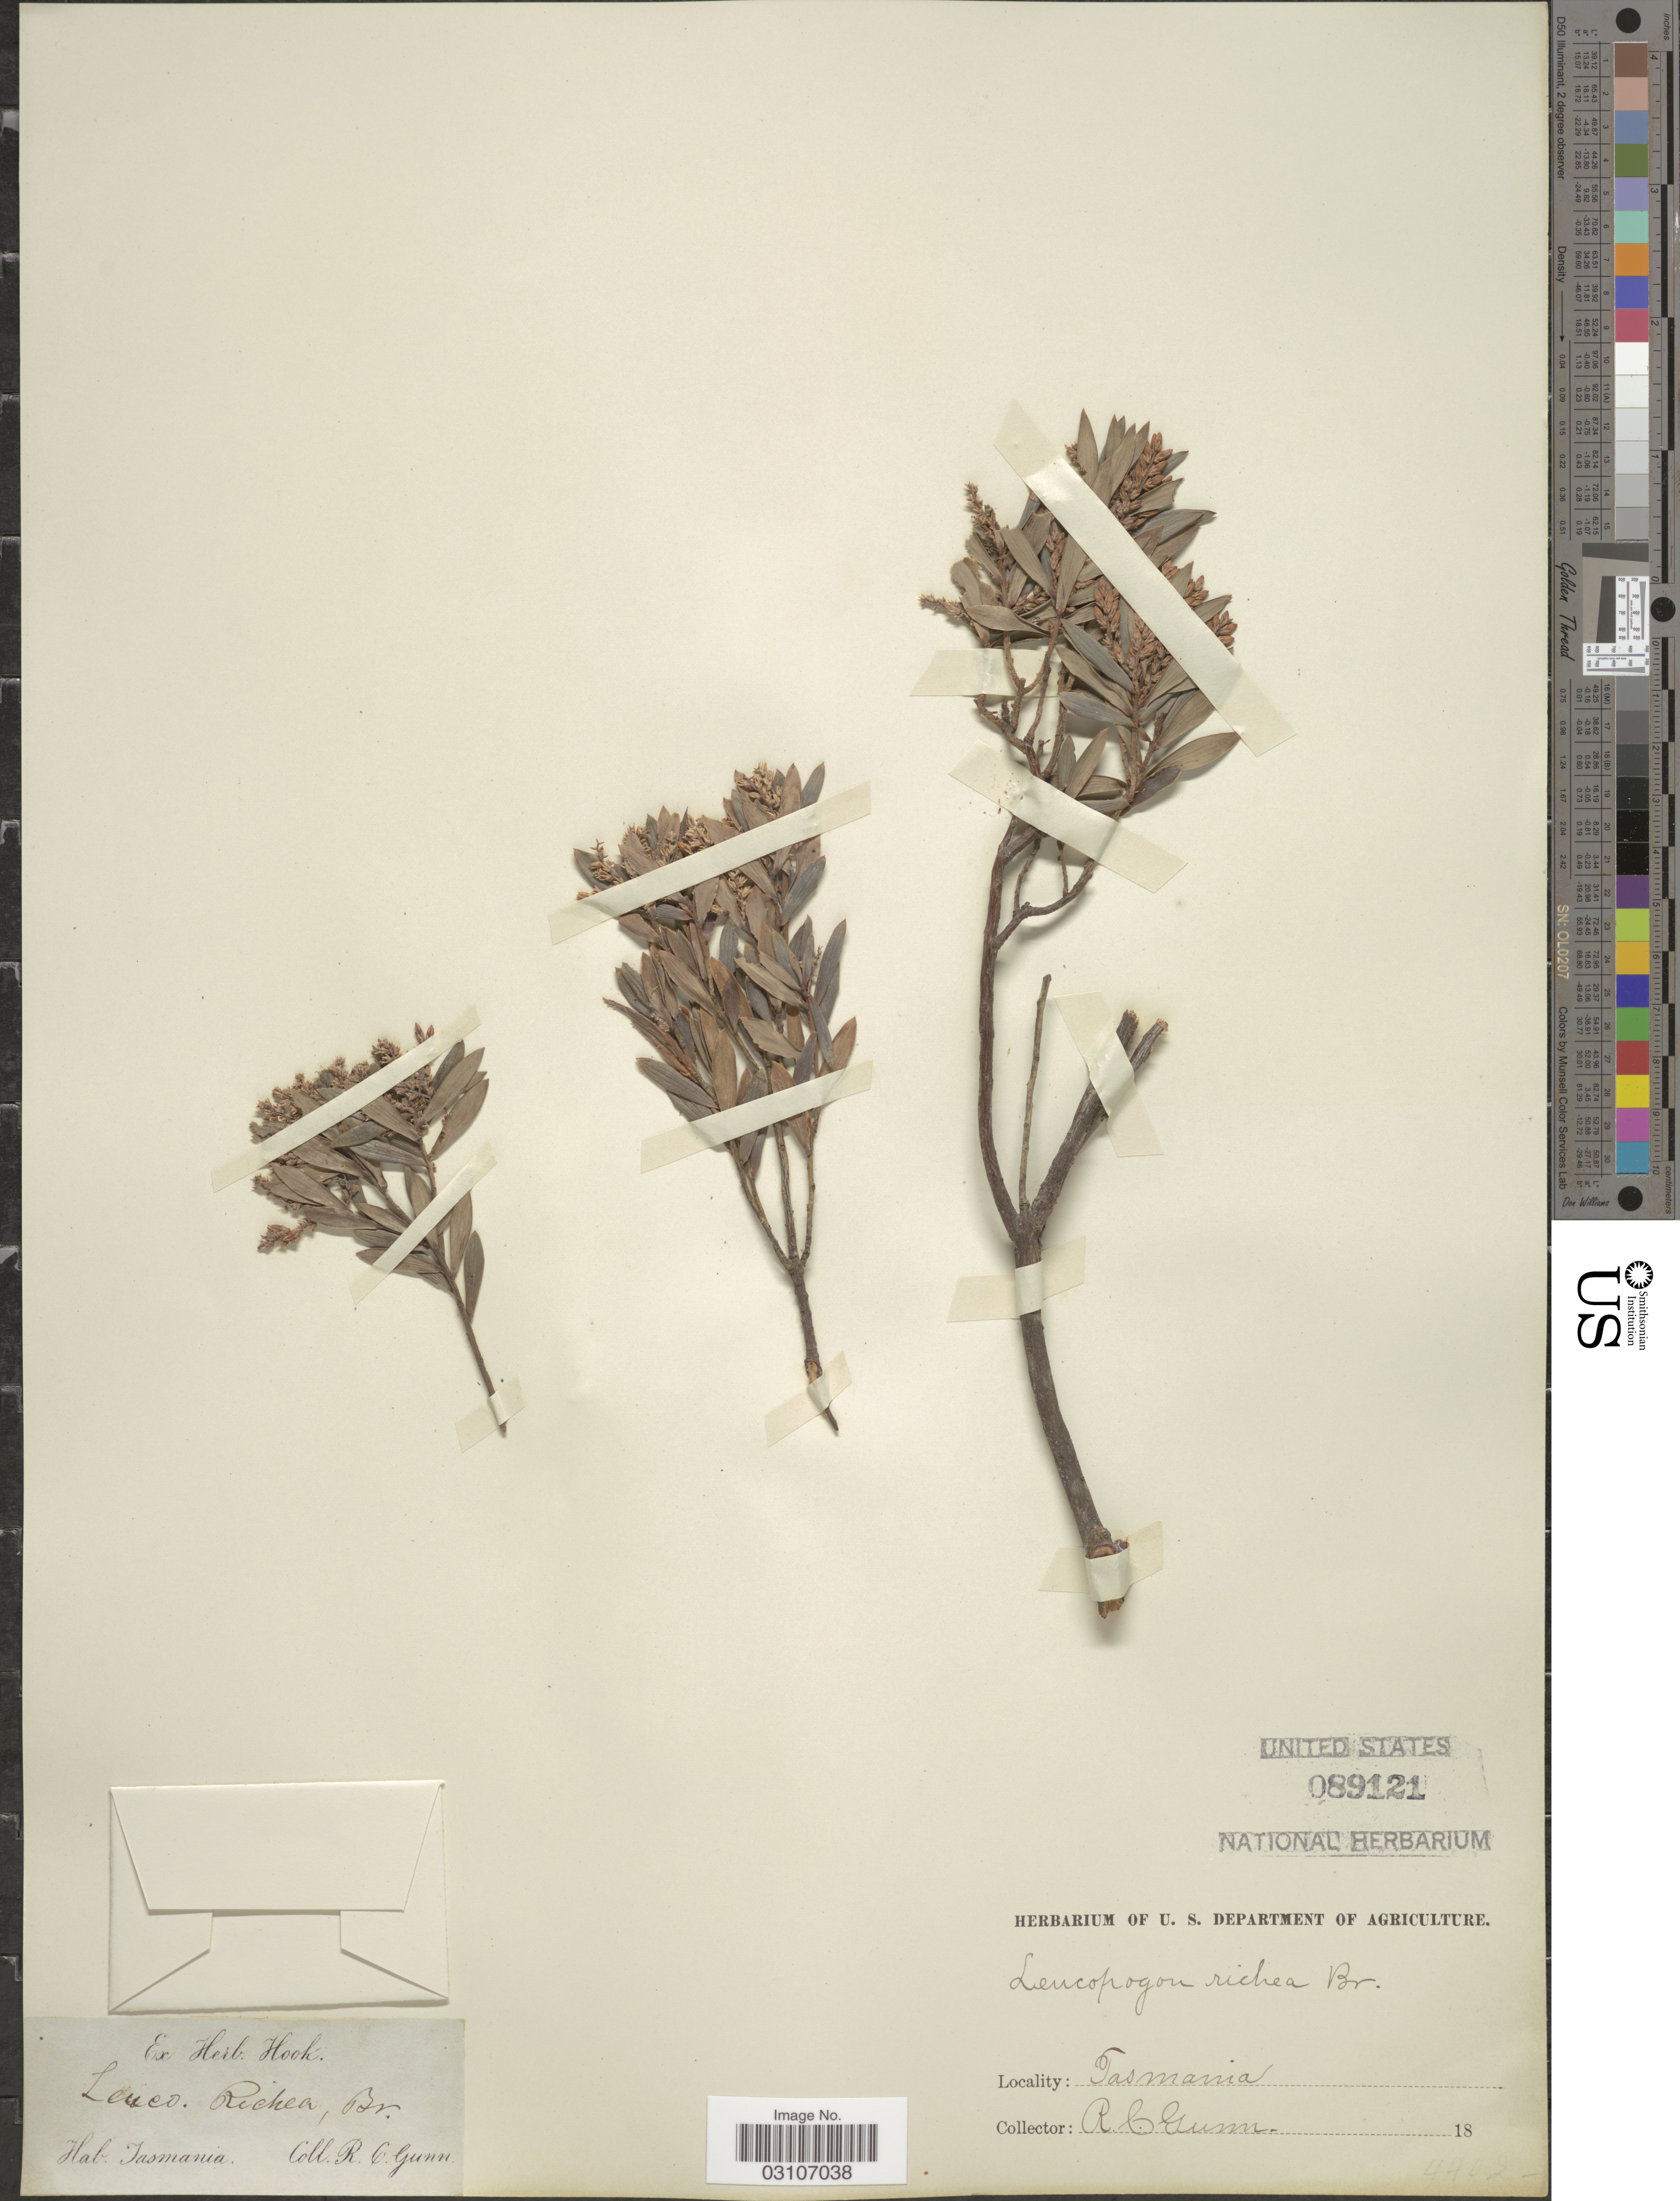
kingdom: Plantae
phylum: Tracheophyta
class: Magnoliopsida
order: Ericales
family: Ericaceae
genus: Leucopogon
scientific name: Leucopogon richei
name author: R. Br.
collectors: R. Gunn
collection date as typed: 18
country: Australia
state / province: Tasmania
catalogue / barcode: US 89121